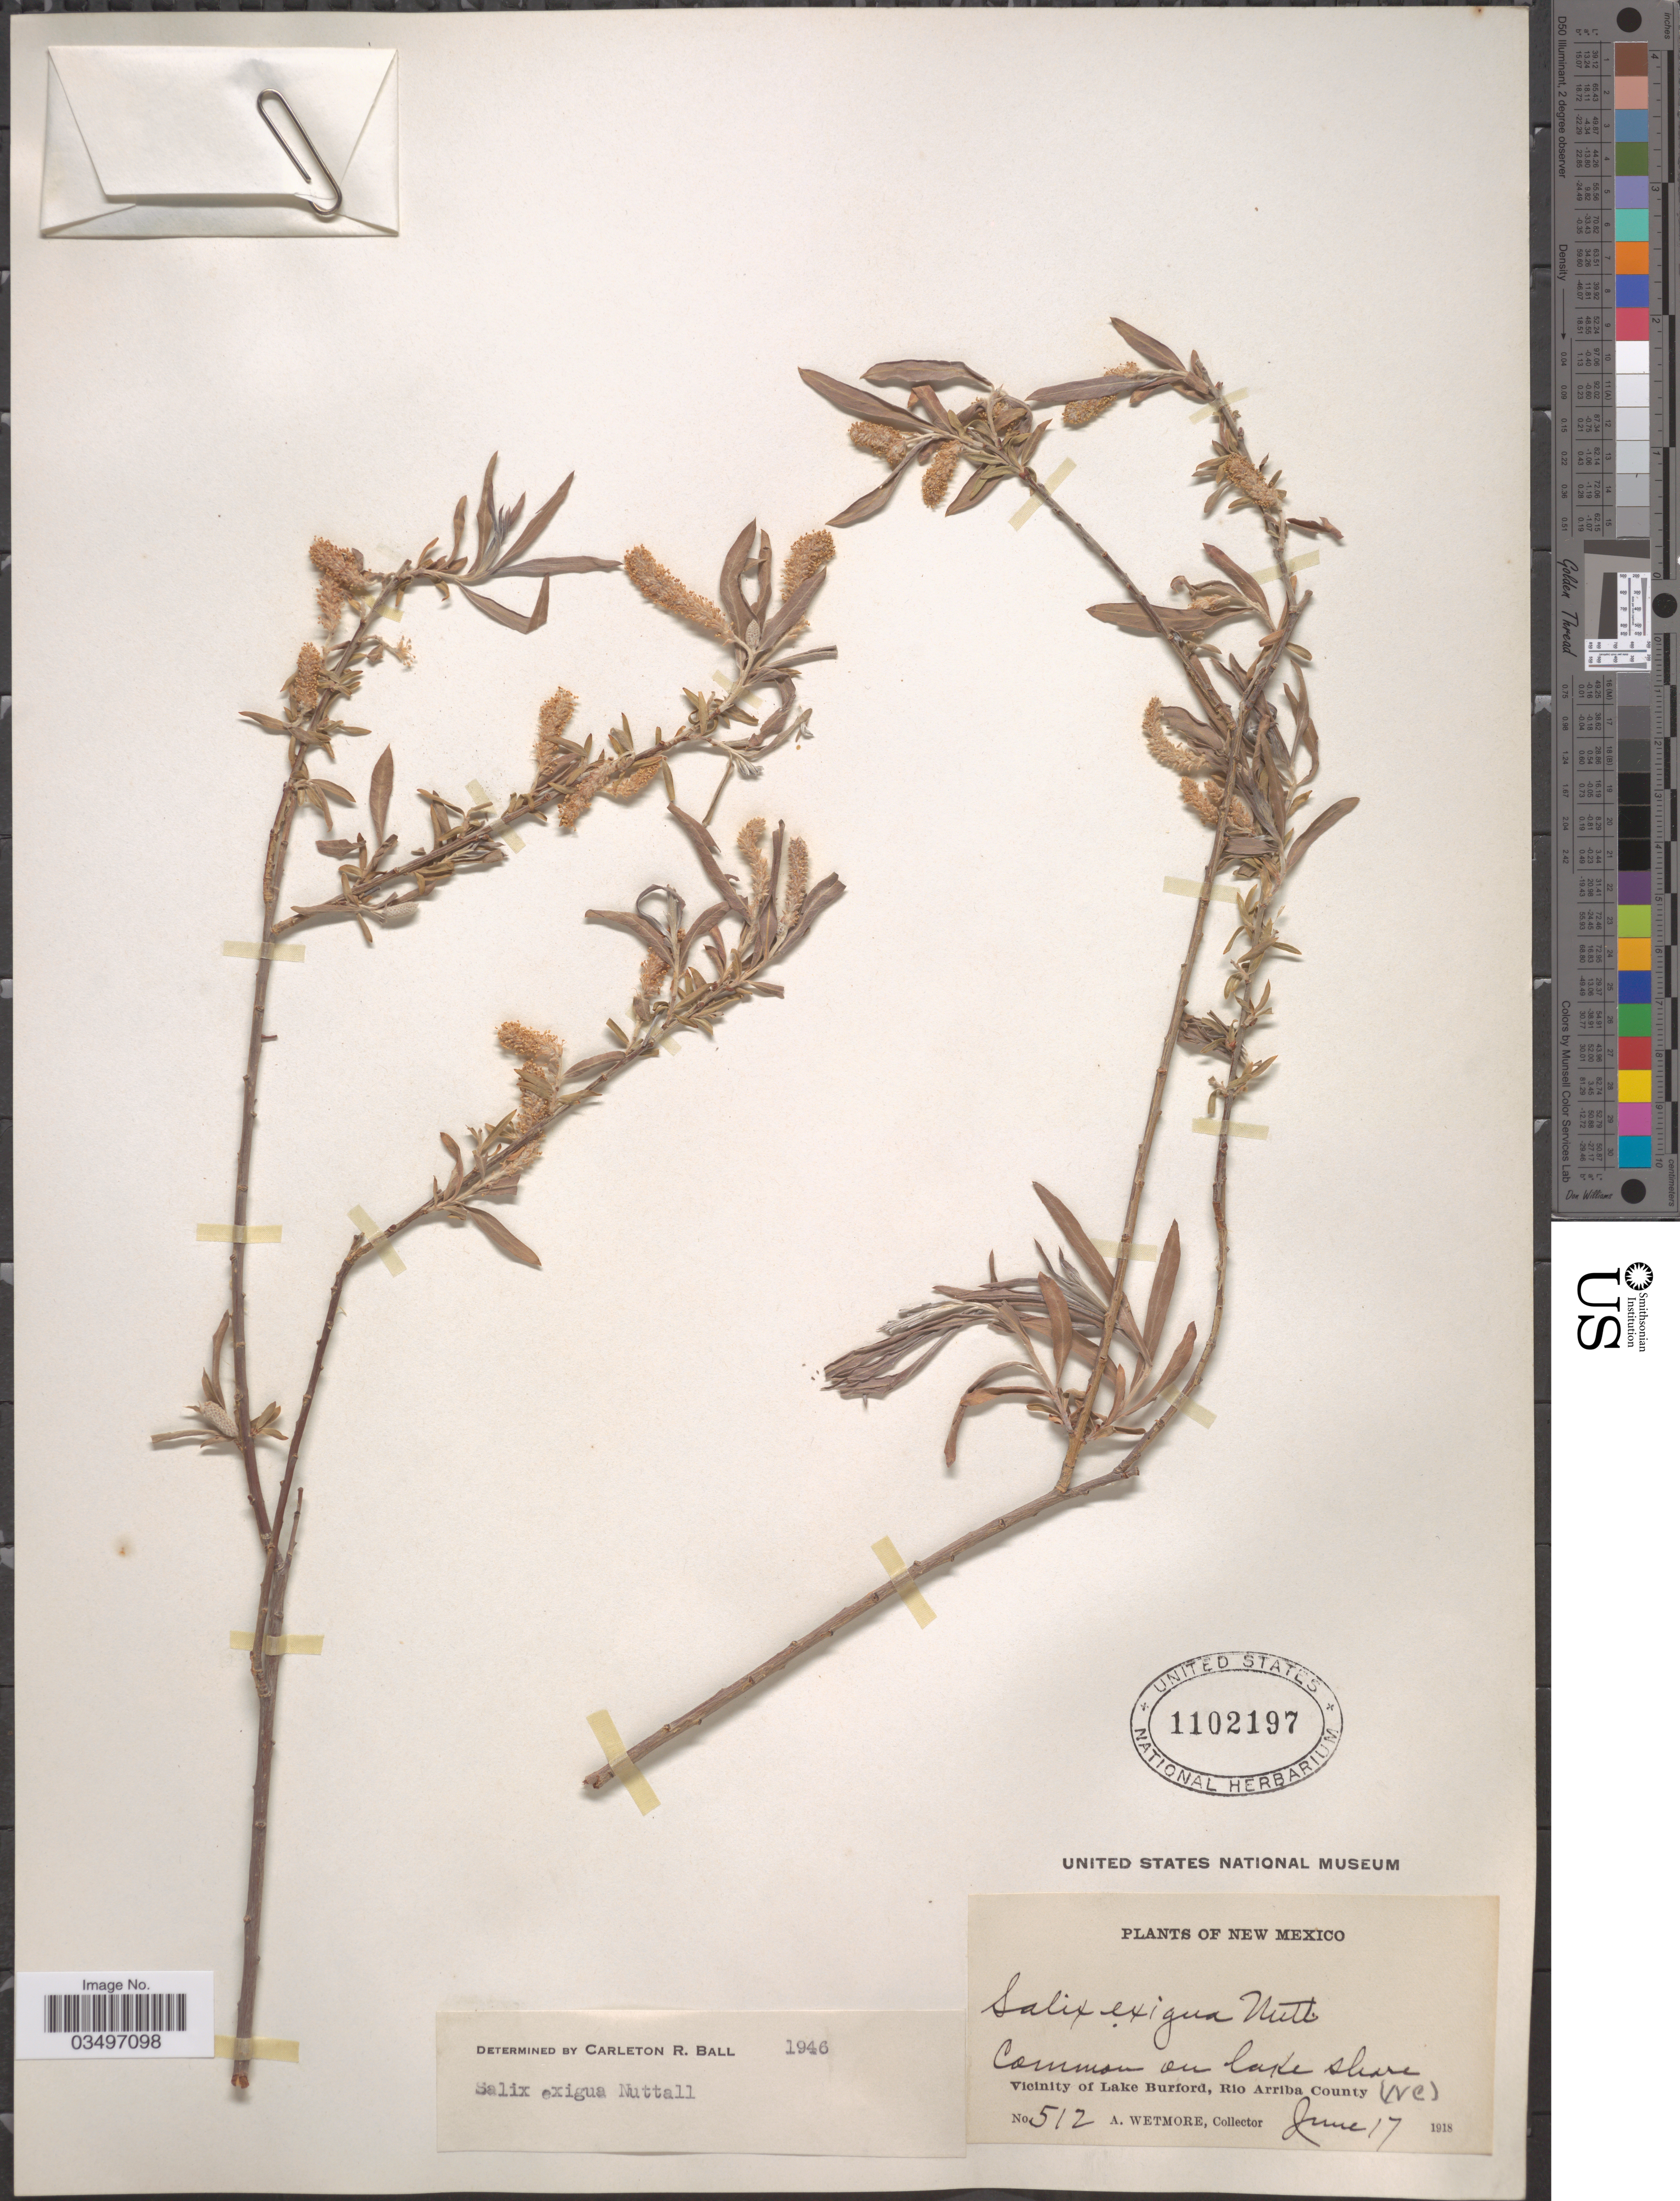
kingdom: Plantae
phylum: Tracheophyta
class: Magnoliopsida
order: Malpighiales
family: Salicaceae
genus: Salix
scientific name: Salix exigua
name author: Nutt.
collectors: A. Wetmore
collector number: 512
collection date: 1918-06-17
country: United States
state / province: New Mexico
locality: Vicinity of Lake Burford, Rio Arriba County (NC).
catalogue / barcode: US 1102197